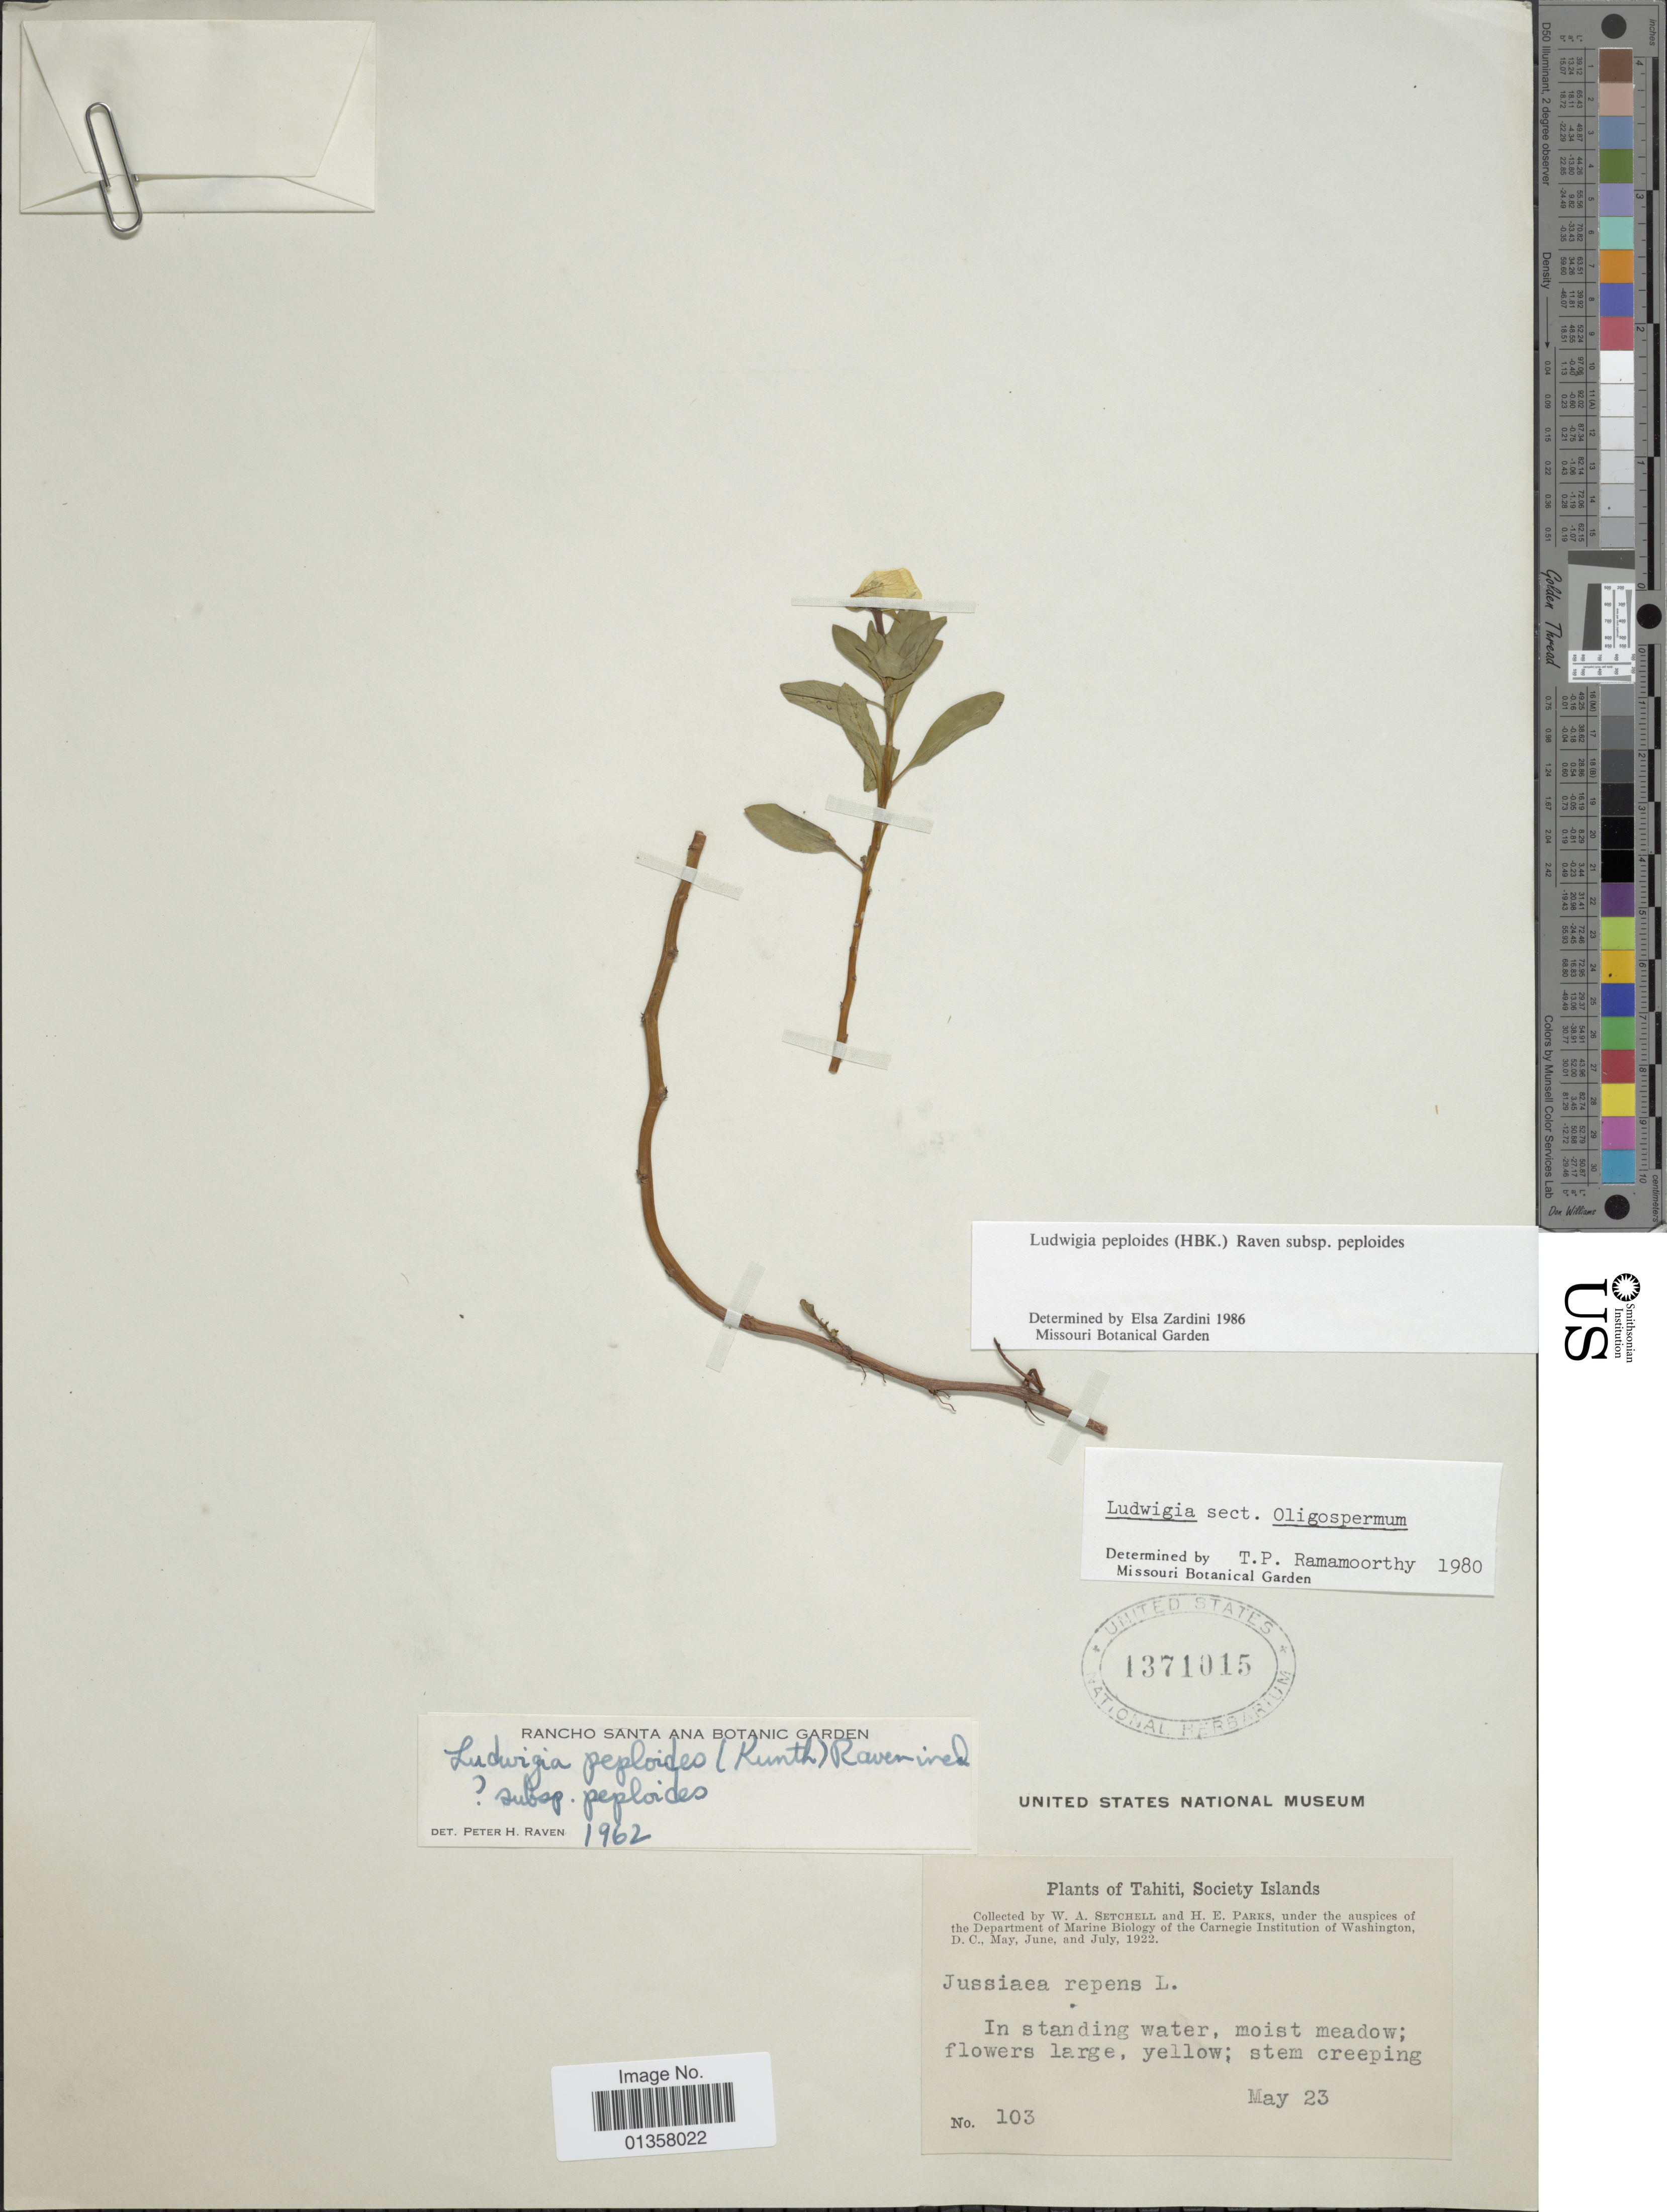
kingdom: Plantae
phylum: Tracheophyta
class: Magnoliopsida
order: Myrtales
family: Onagraceae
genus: Ludwigia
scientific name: Ludwigia peploides subsp. peploides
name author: (Kunth) P.H. Raven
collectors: W. Setchell & H. E. Parks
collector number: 103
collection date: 1922-05-23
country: French Polynesia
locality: Tahiti, Society Islands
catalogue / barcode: US 1371015